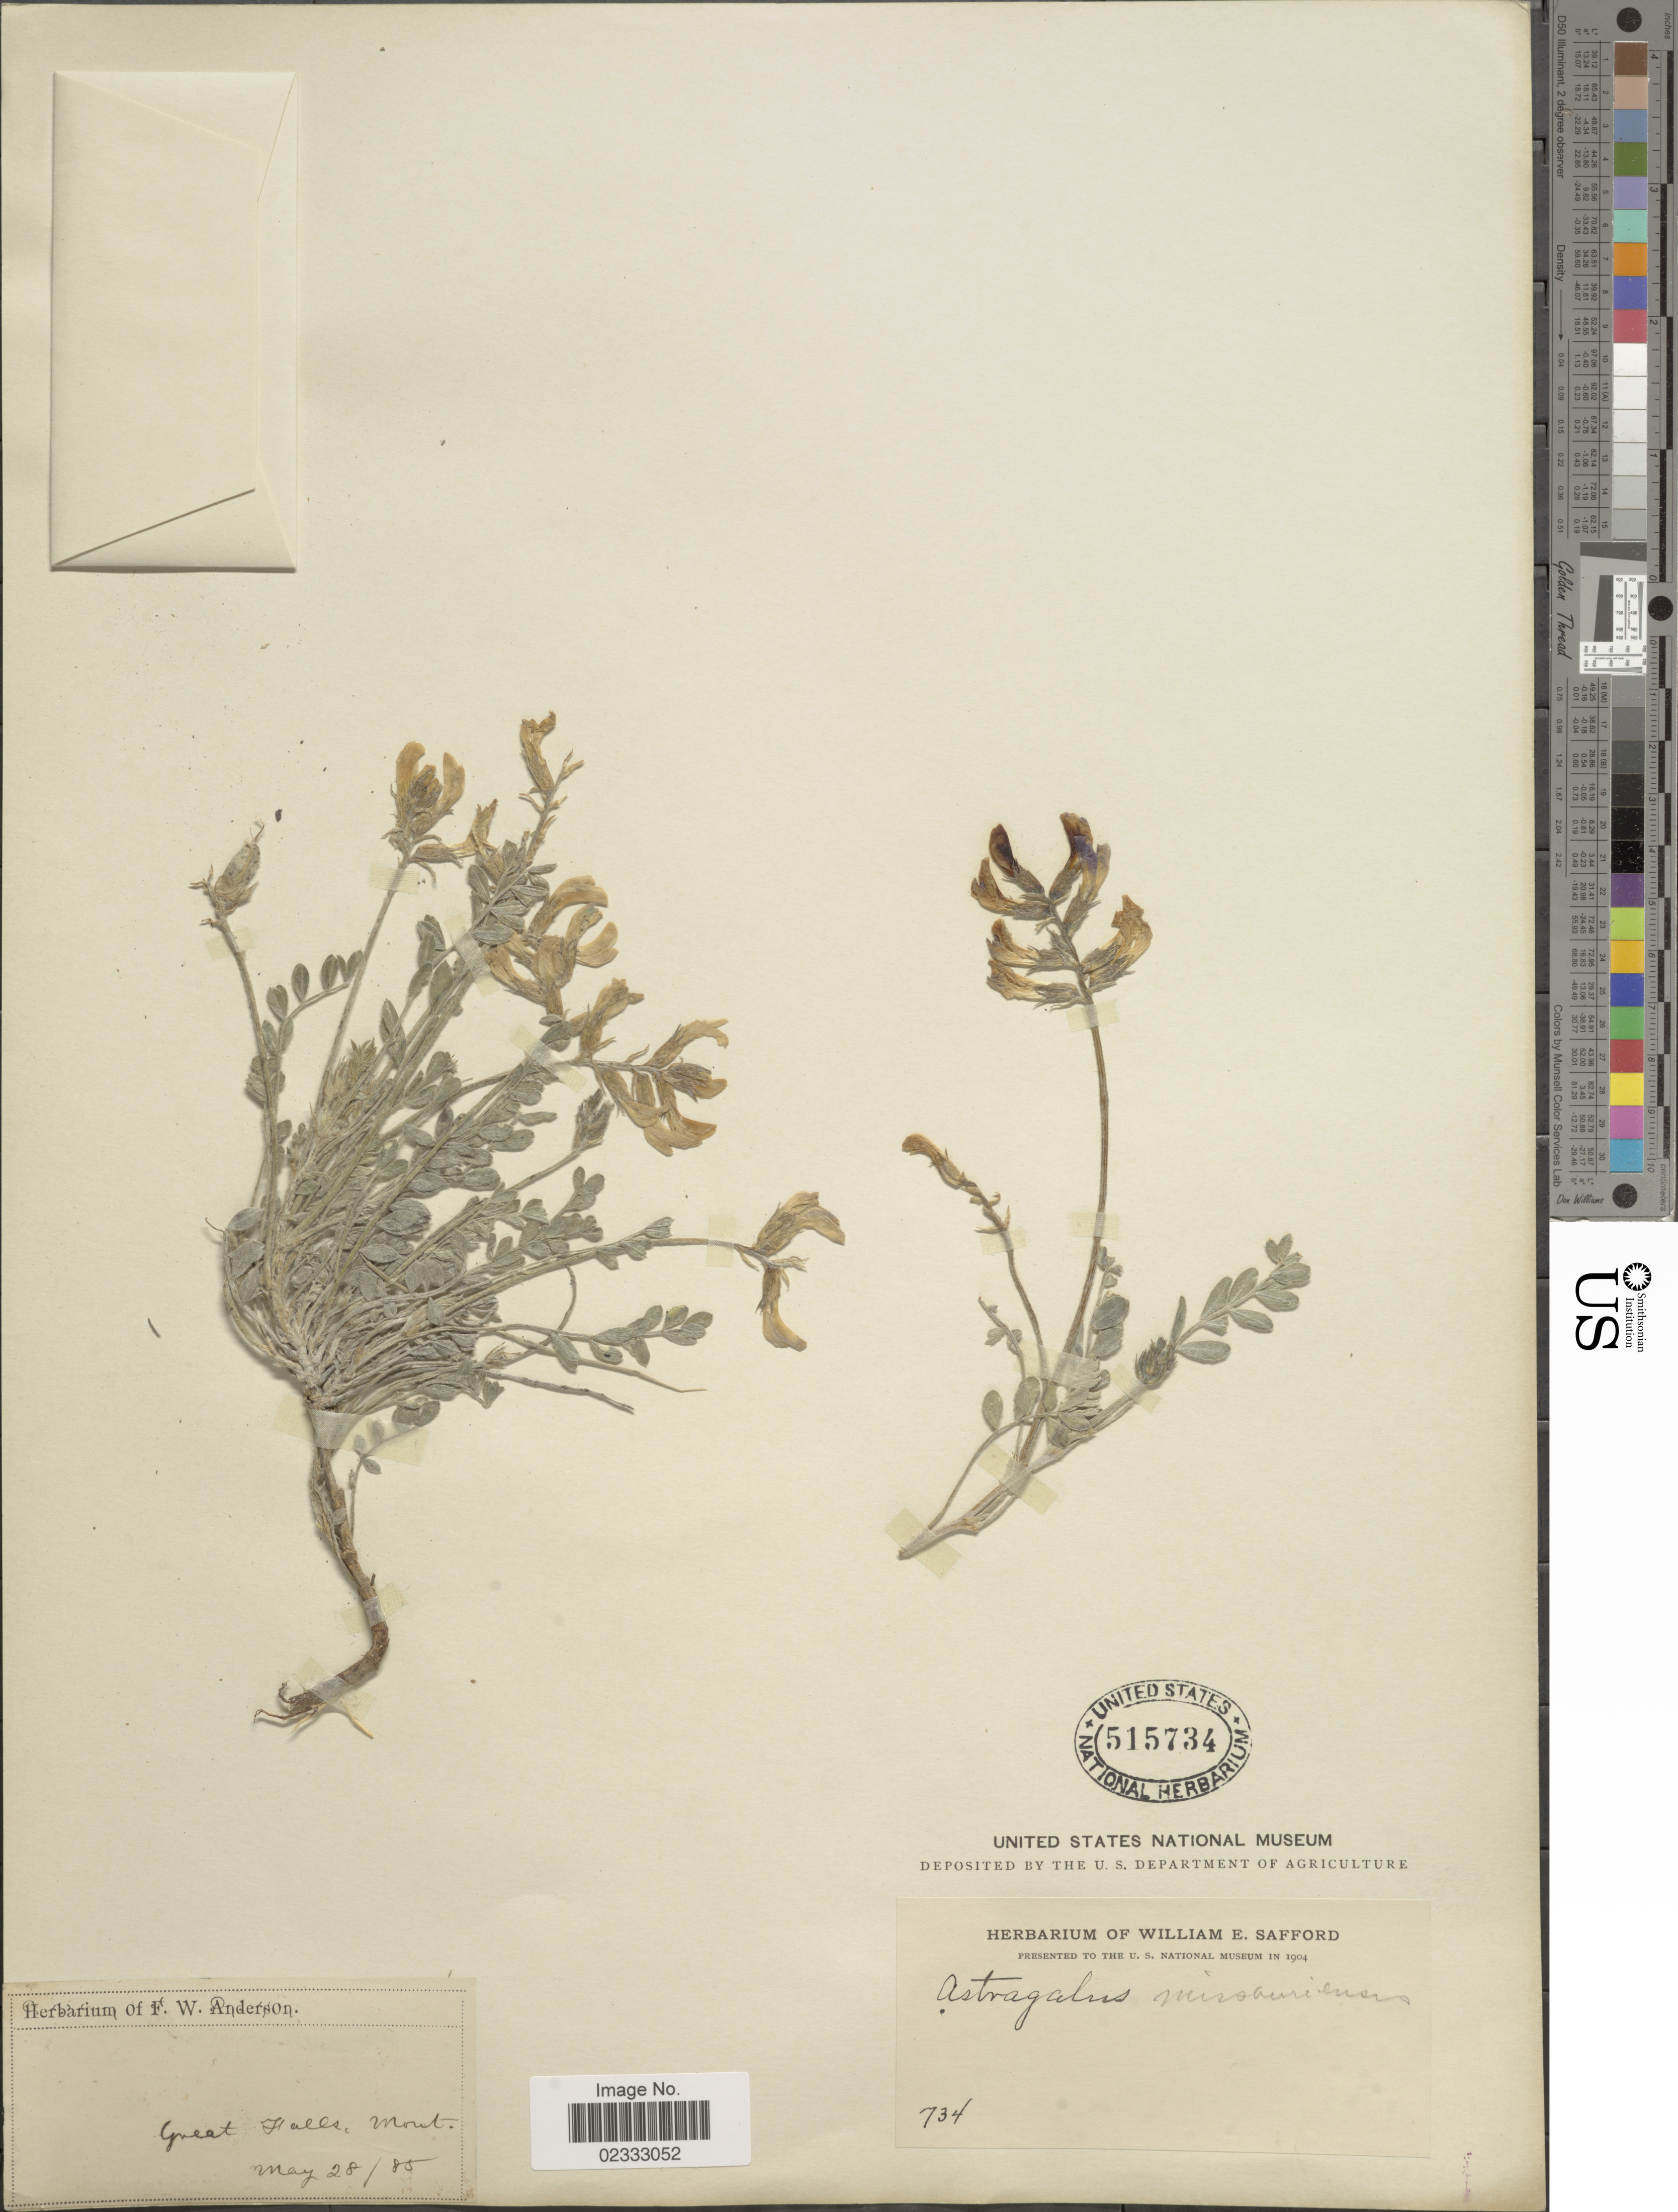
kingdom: Plantae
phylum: Tracheophyta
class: Magnoliopsida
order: Fabales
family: Fabaceae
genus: Astragalus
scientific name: Astragalus missouriensis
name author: Nutt.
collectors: ex herb. F.W. Anderson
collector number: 734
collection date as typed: Transcribed d/m/y: 28/5/85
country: United States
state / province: Montana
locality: Great Falls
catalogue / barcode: US 515734